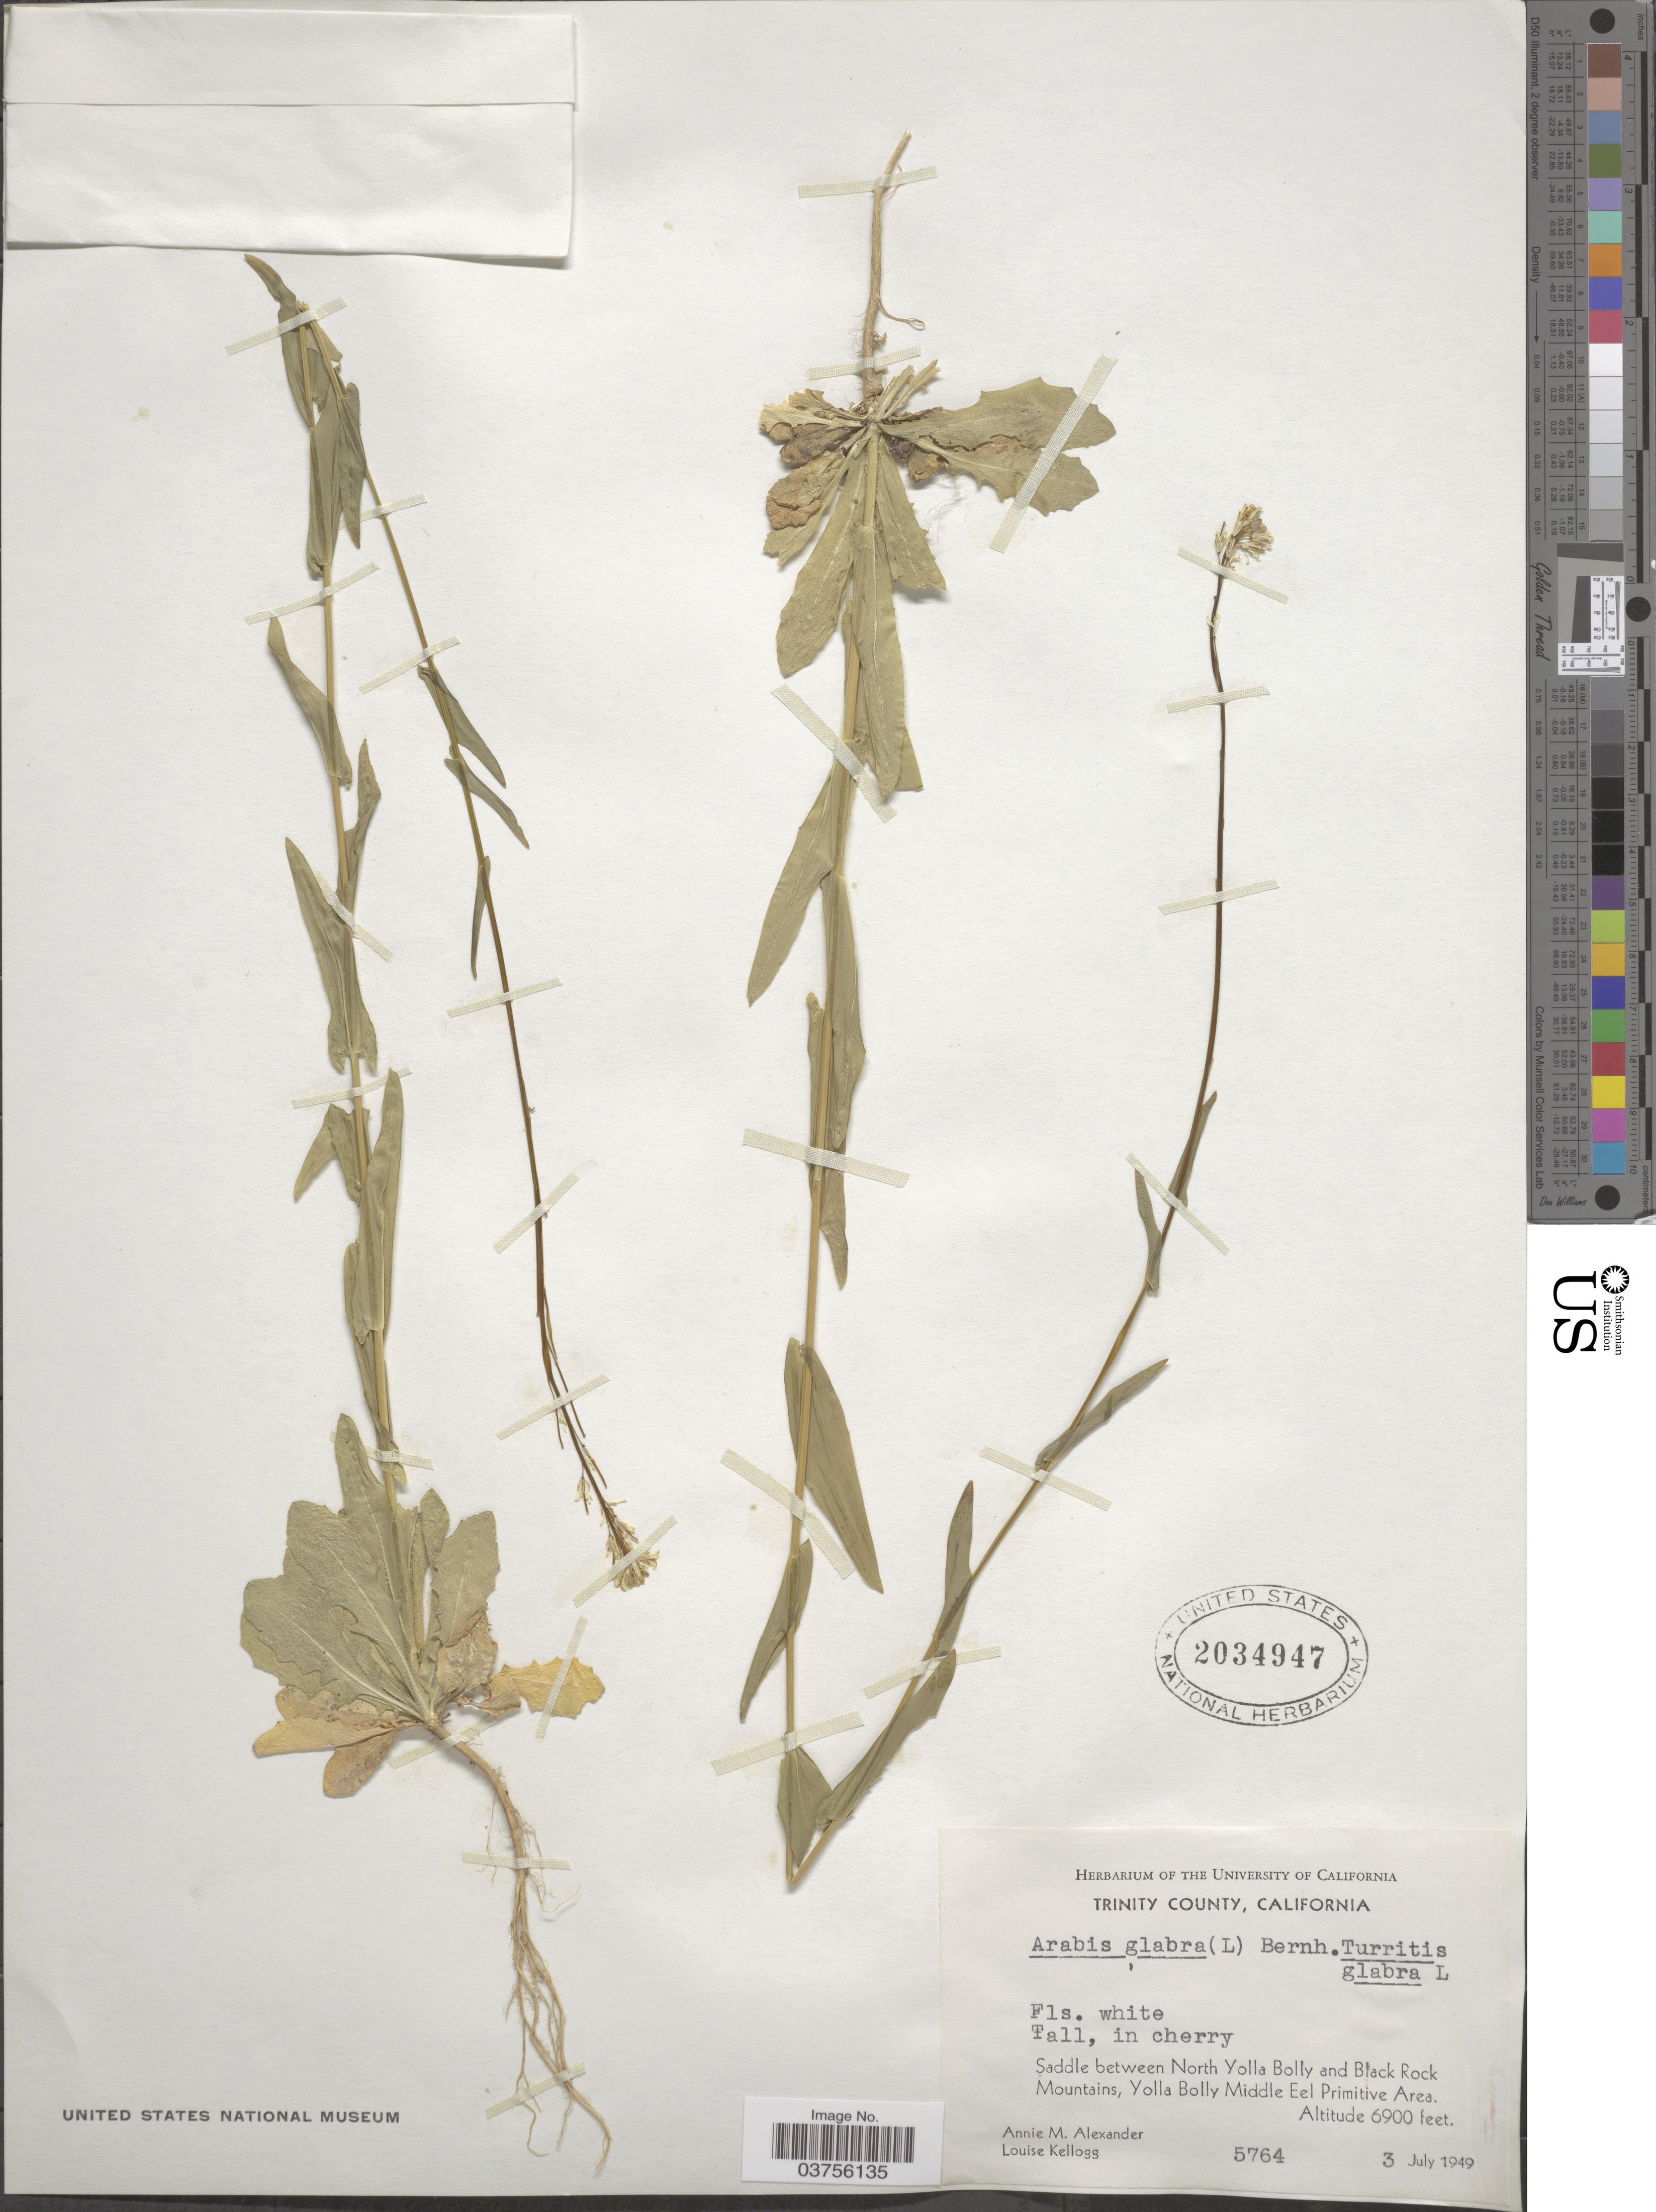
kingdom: Plantae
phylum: Tracheophyta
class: Magnoliopsida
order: Brassicales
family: Brassicaceae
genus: Turritis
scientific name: Turritis glabra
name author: L.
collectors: A. M. Alexander & L. Kellogg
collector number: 5764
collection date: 1949-07-03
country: United States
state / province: California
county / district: Trinity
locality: Trinity County. Saddle between North Yolla Bolly and Black Rock Mountains, Yolla Bolly Middle Eel Primitive Area.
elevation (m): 2103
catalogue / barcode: US 2034947